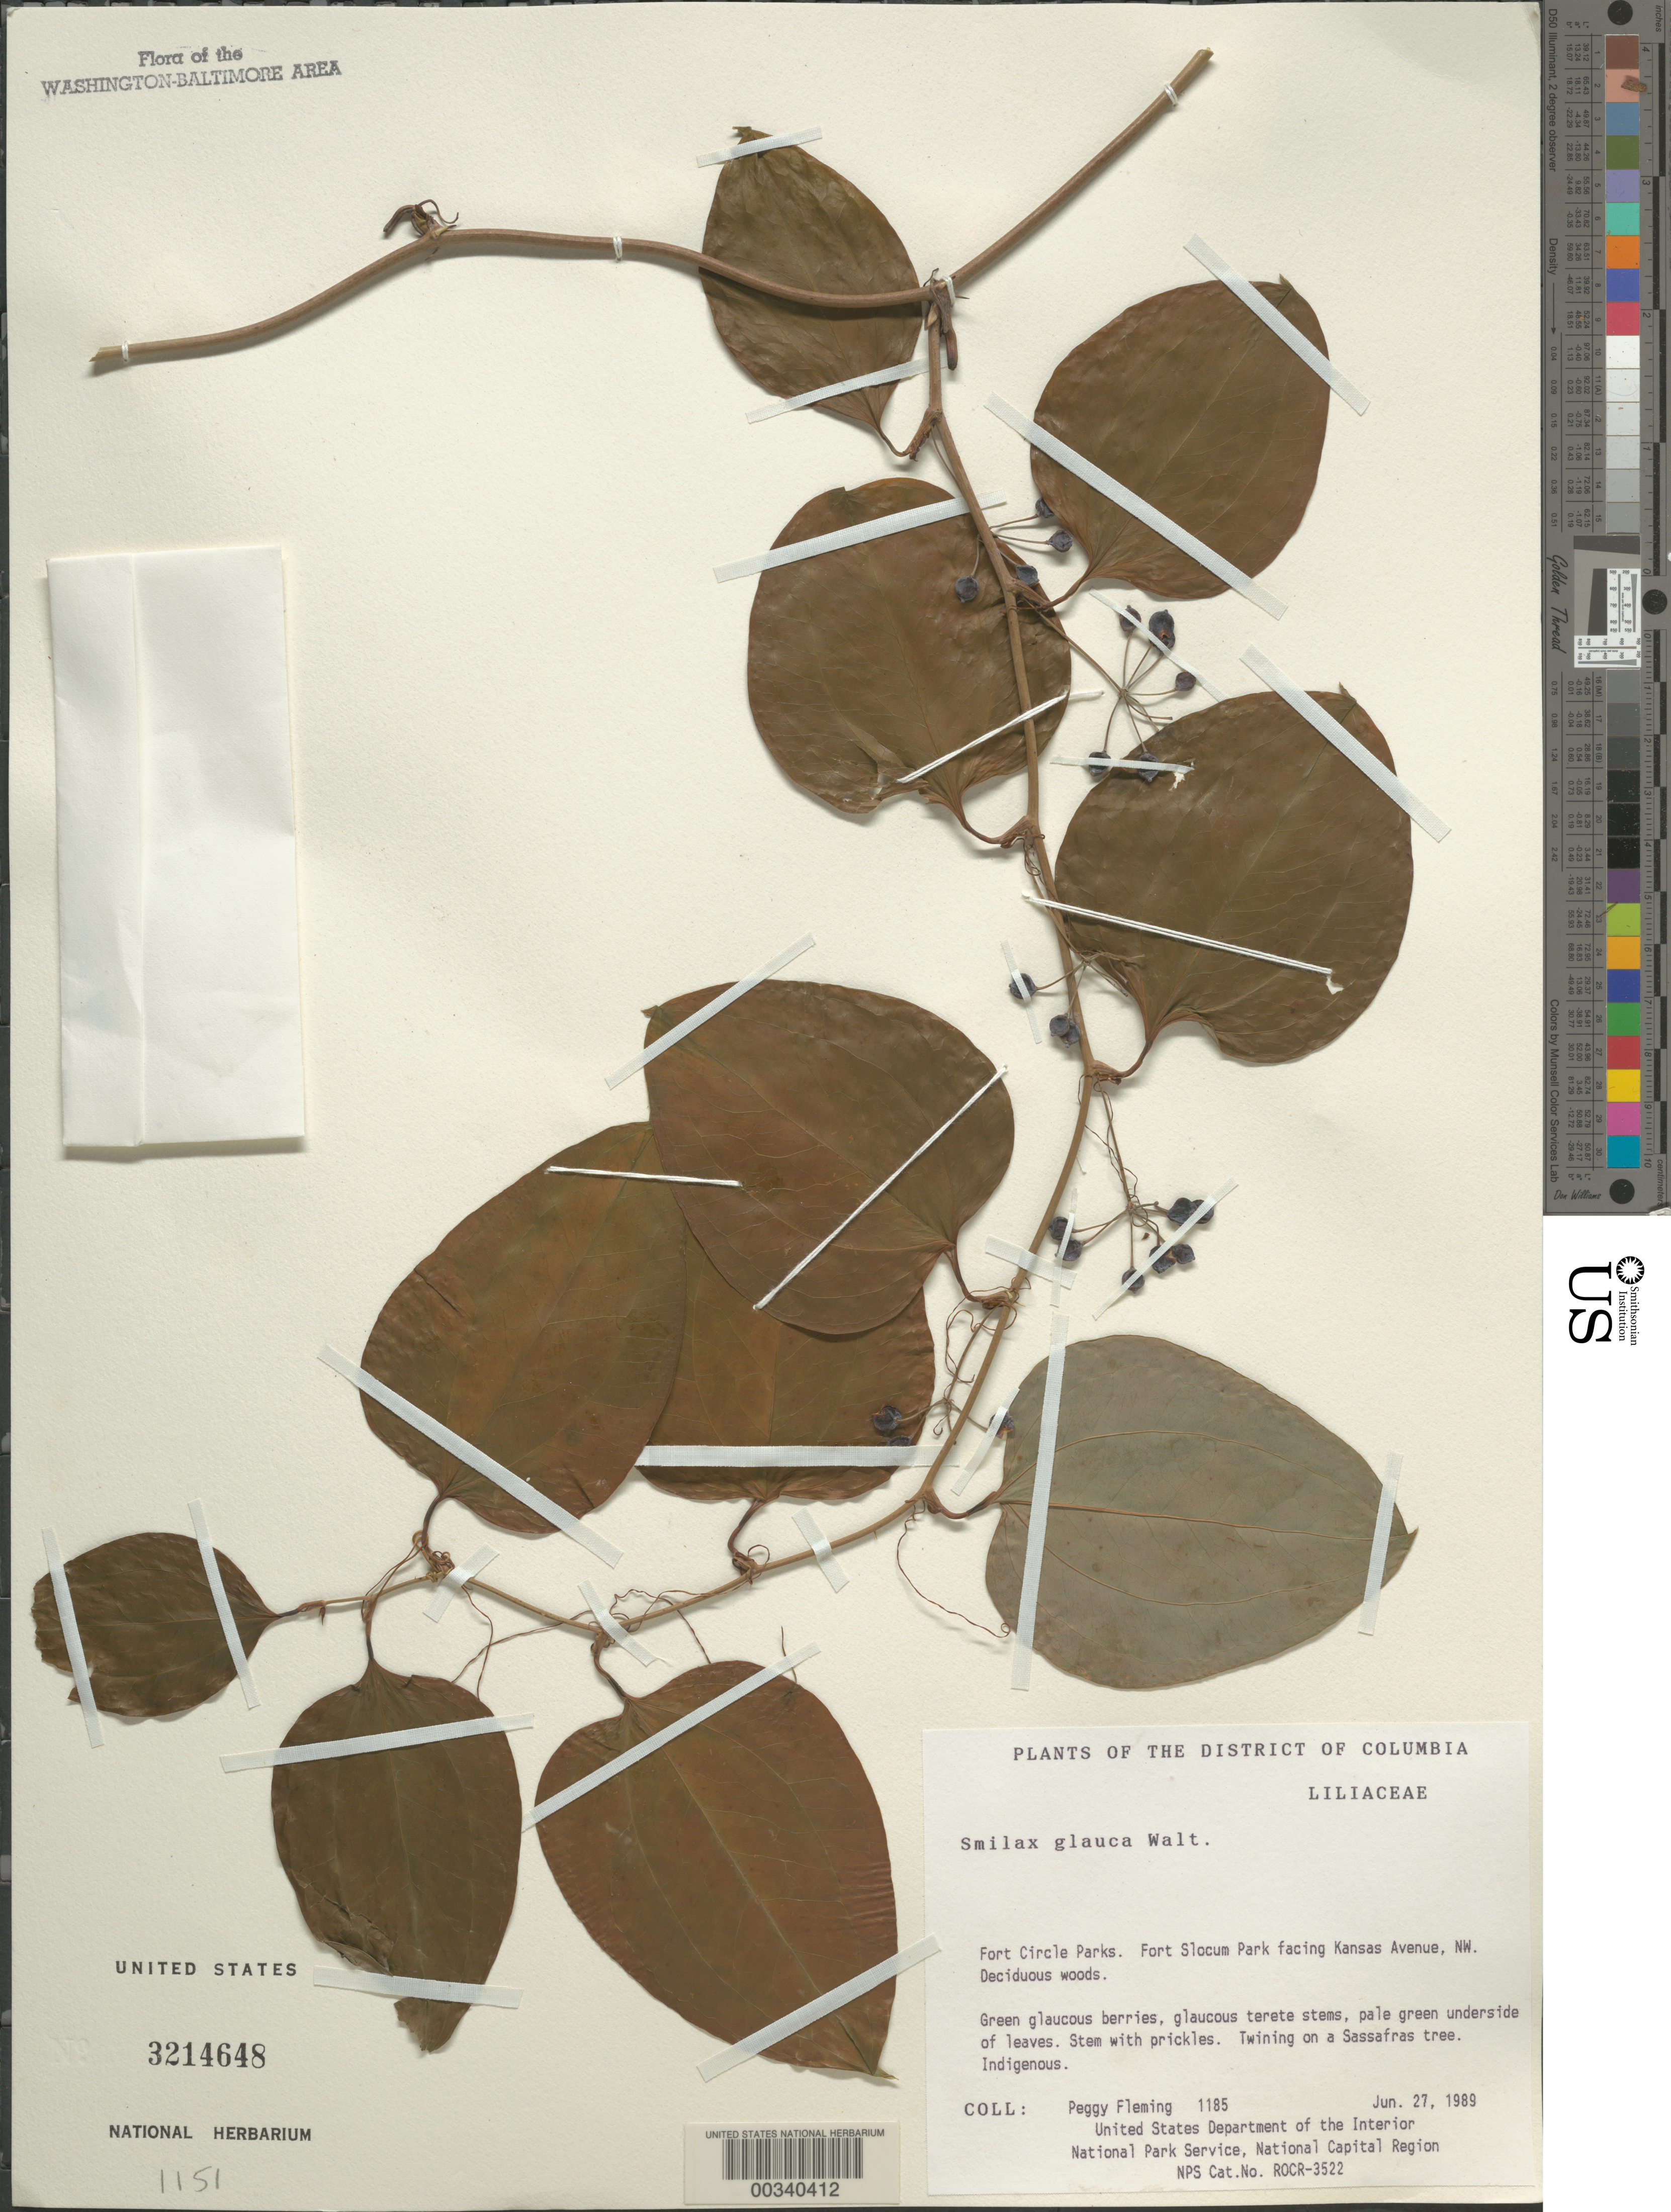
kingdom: Plantae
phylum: Tracheophyta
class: Liliopsida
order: Liliales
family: Smilacaceae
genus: Smilax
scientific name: Smilax glauca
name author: Walter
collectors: P. Fleming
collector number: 1185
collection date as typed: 27 Jun 1989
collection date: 1989-06-27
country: United States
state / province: District of Columbia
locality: Fort Circle Parks, Fort Slocum Park facing Kansas Ave, NW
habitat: Deciduous woods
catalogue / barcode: US 3214648